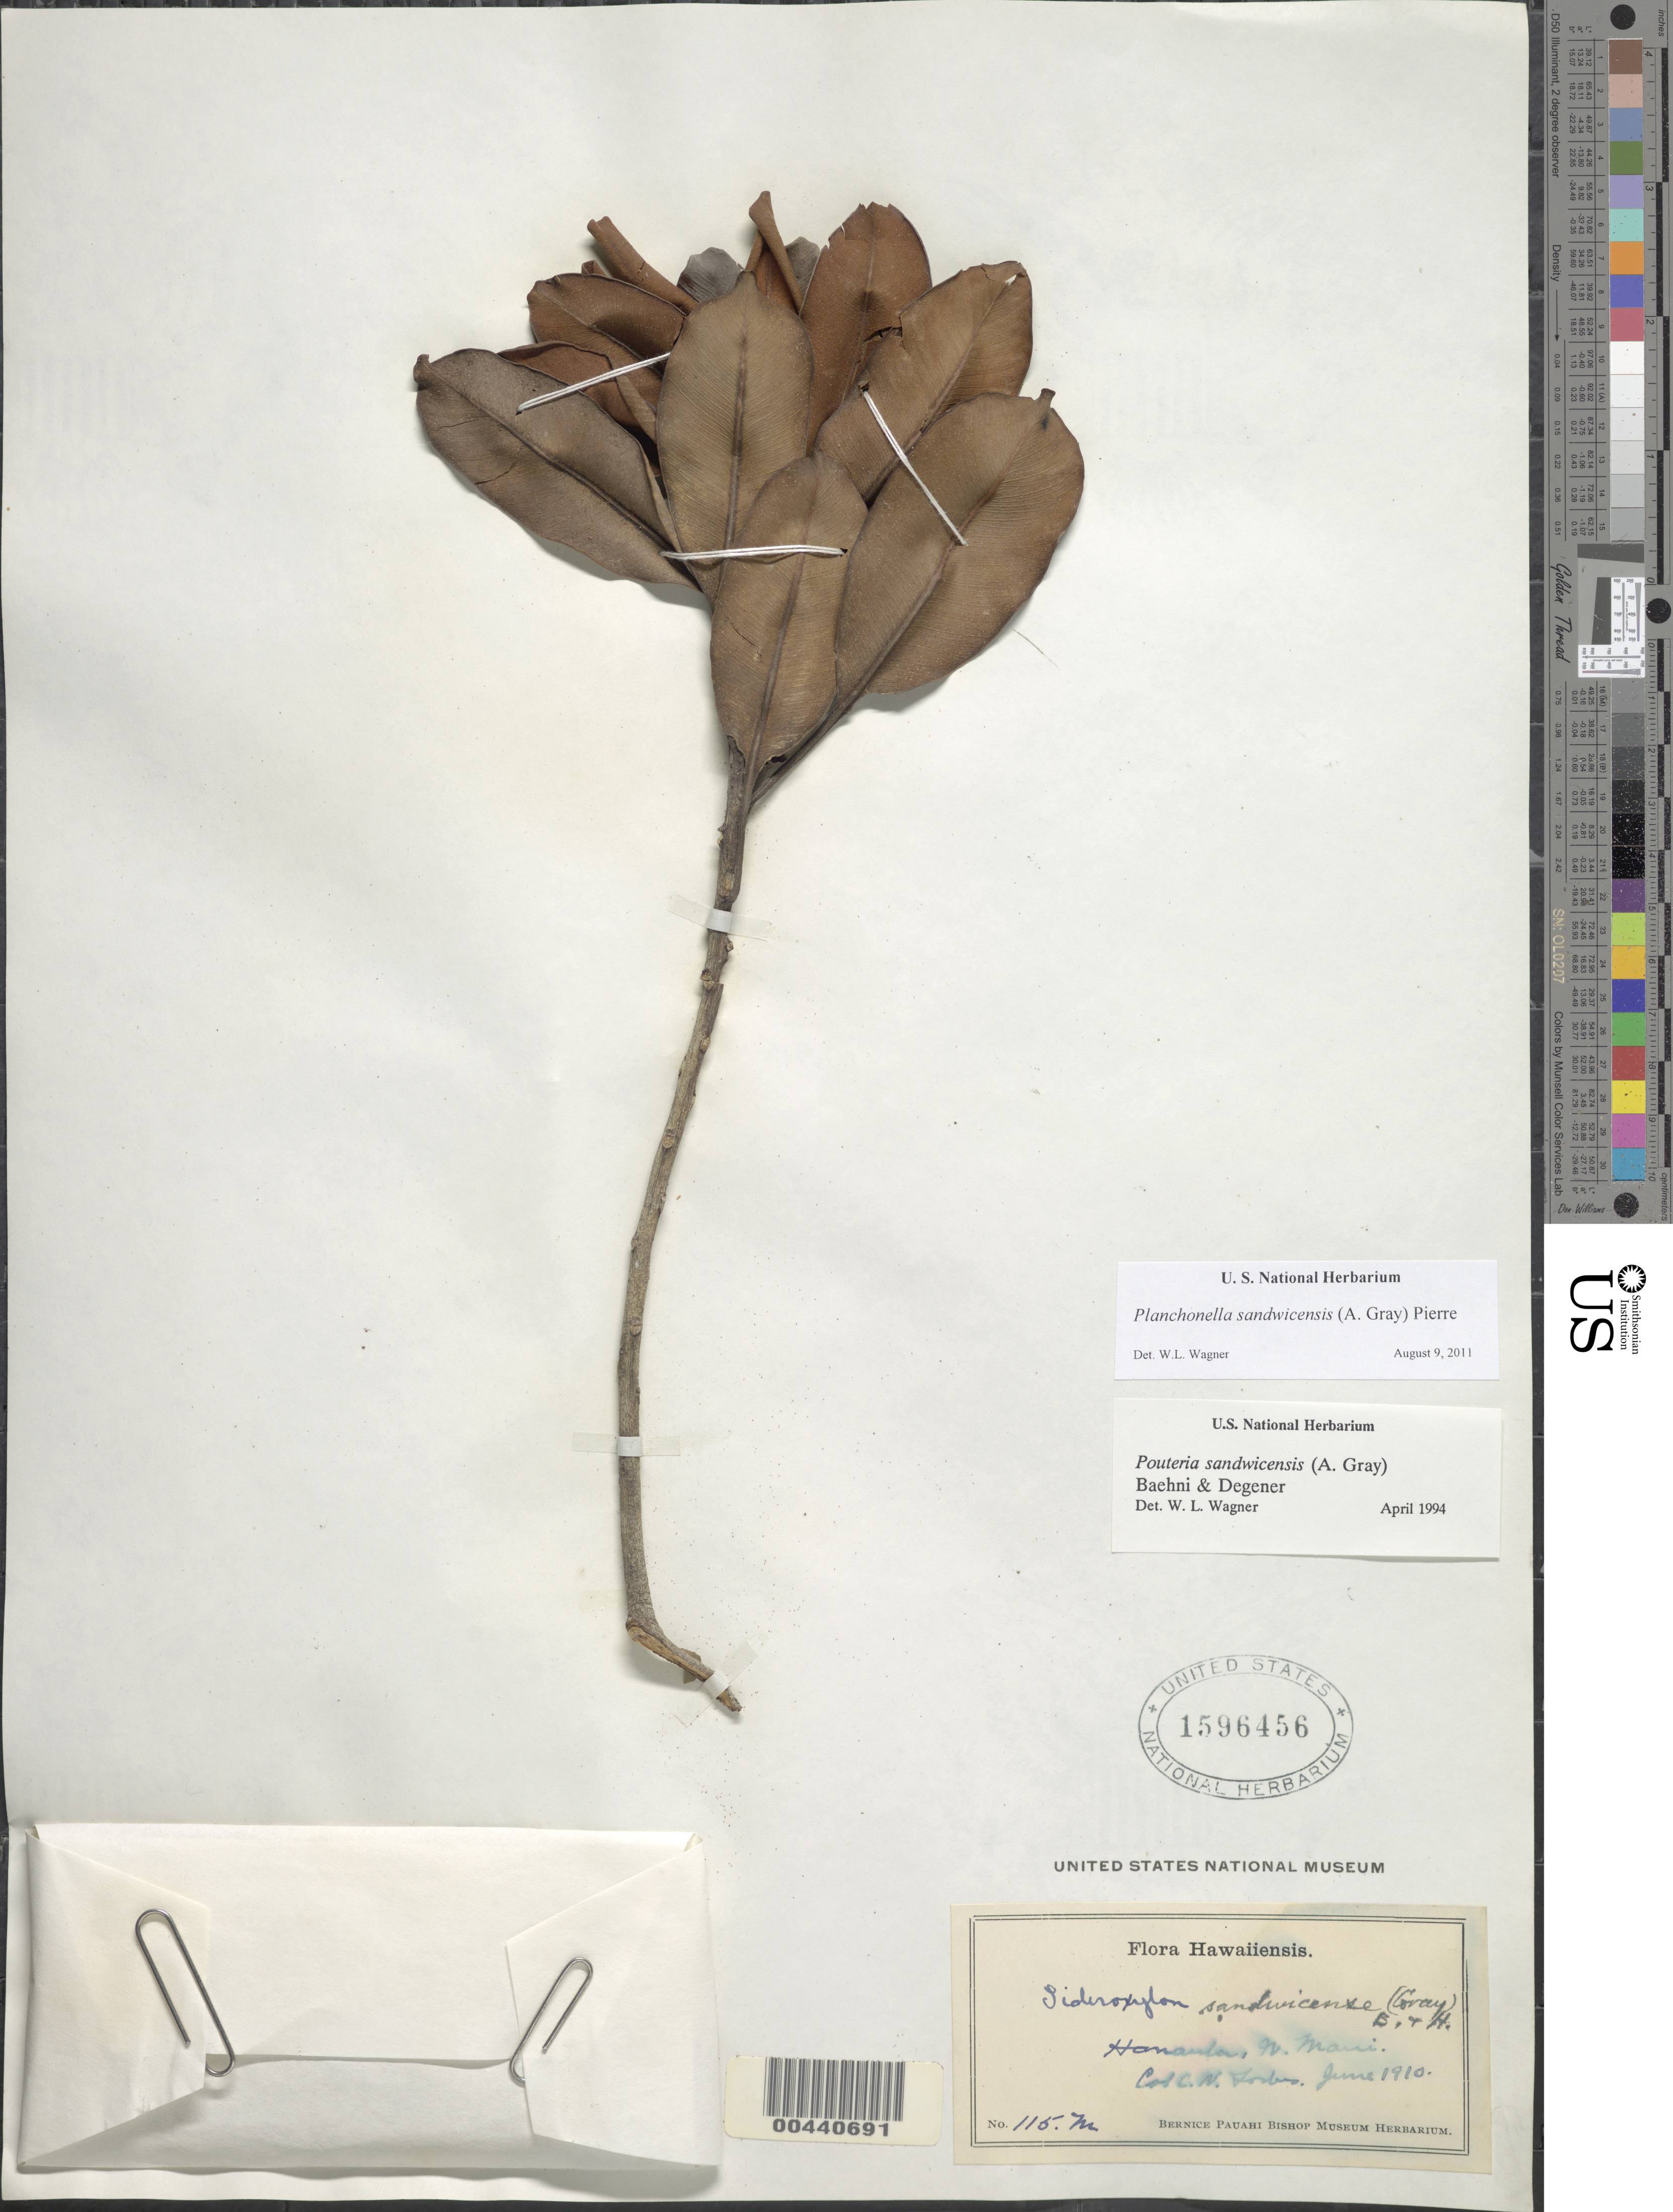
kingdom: Plantae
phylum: Tracheophyta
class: Magnoliopsida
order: Ericales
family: Sapotaceae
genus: Planchonella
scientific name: Planchonella sandwicensis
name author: (A. Gray) Pierre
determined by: Wagner, W. L., (BOT), Smithsonian Institution - National Museum of Natural History (UNITED STATES)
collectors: C. N. Forbes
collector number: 115.M.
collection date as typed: Jun 1910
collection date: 1910-06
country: United States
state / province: Hawaii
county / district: Maui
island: Maui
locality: Honoulu, N Maui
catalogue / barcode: US 1596456